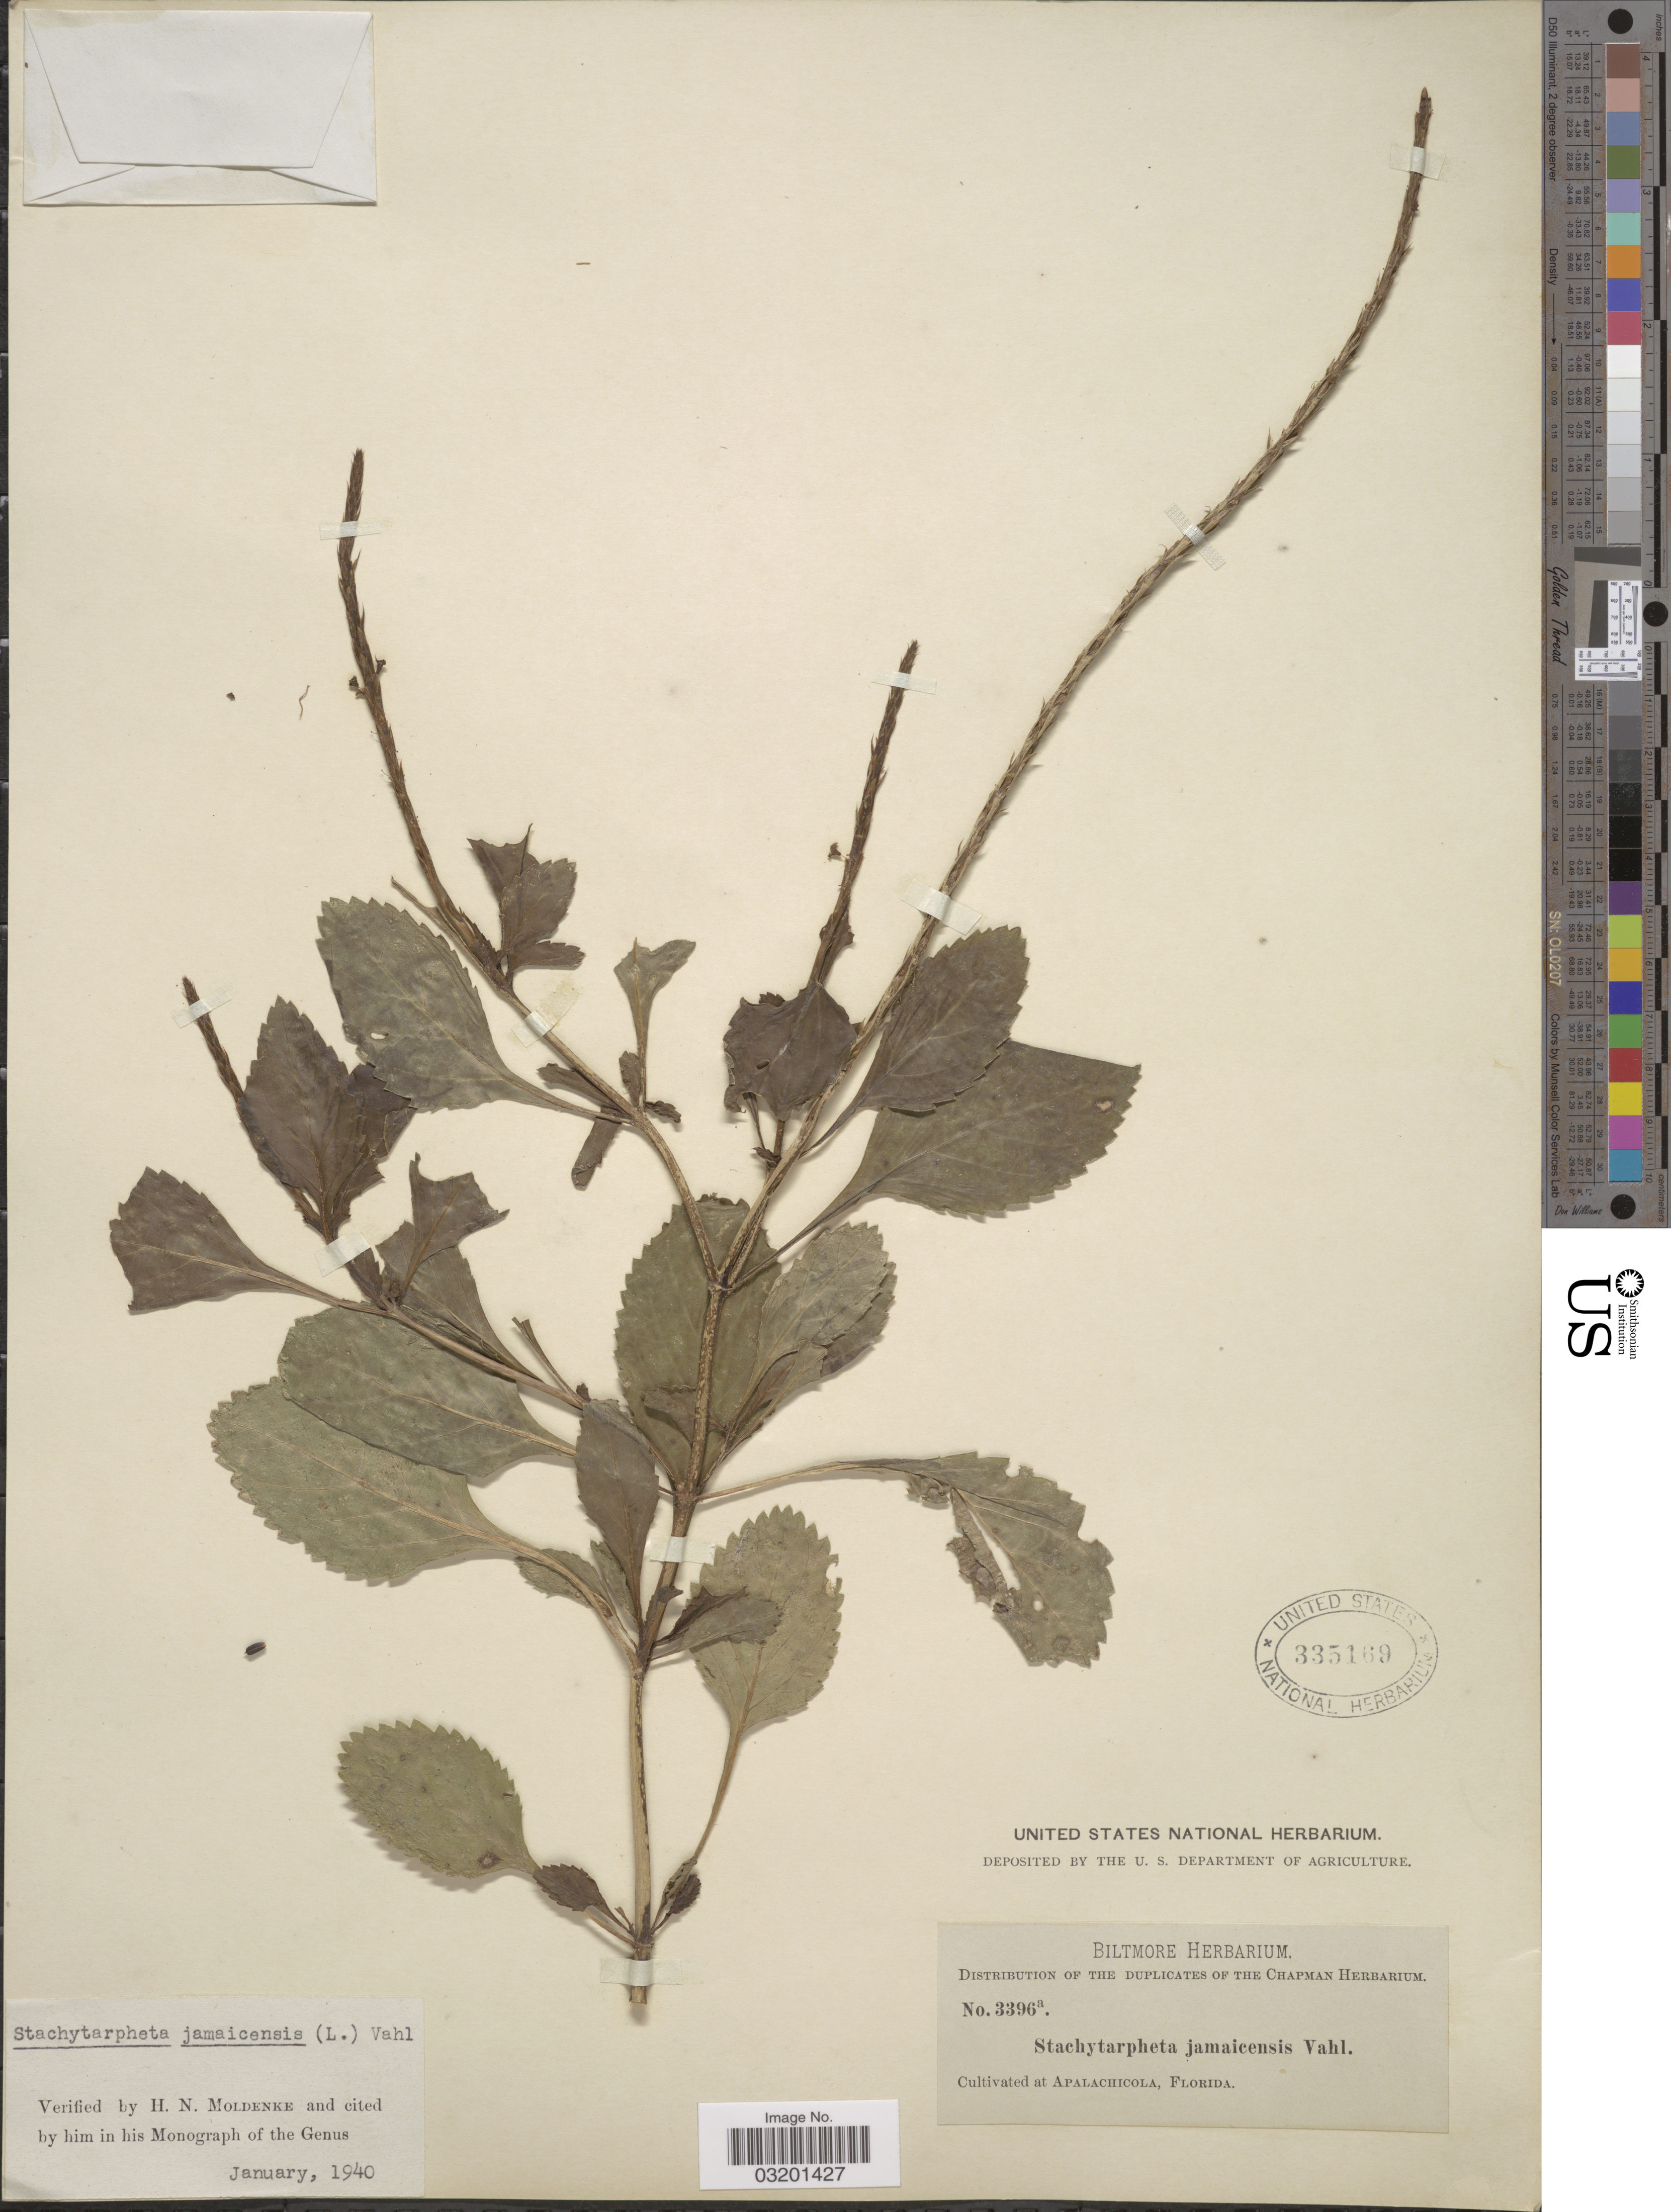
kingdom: Plantae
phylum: Tracheophyta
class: Magnoliopsida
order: Lamiales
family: Verbenaceae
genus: Stachytarpheta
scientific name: Stachytarpheta jamaicensis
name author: (L.) Vahl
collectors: ex herb. Biltmore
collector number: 3396a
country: United States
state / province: Florida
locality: Apalachicola.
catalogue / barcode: US 335169